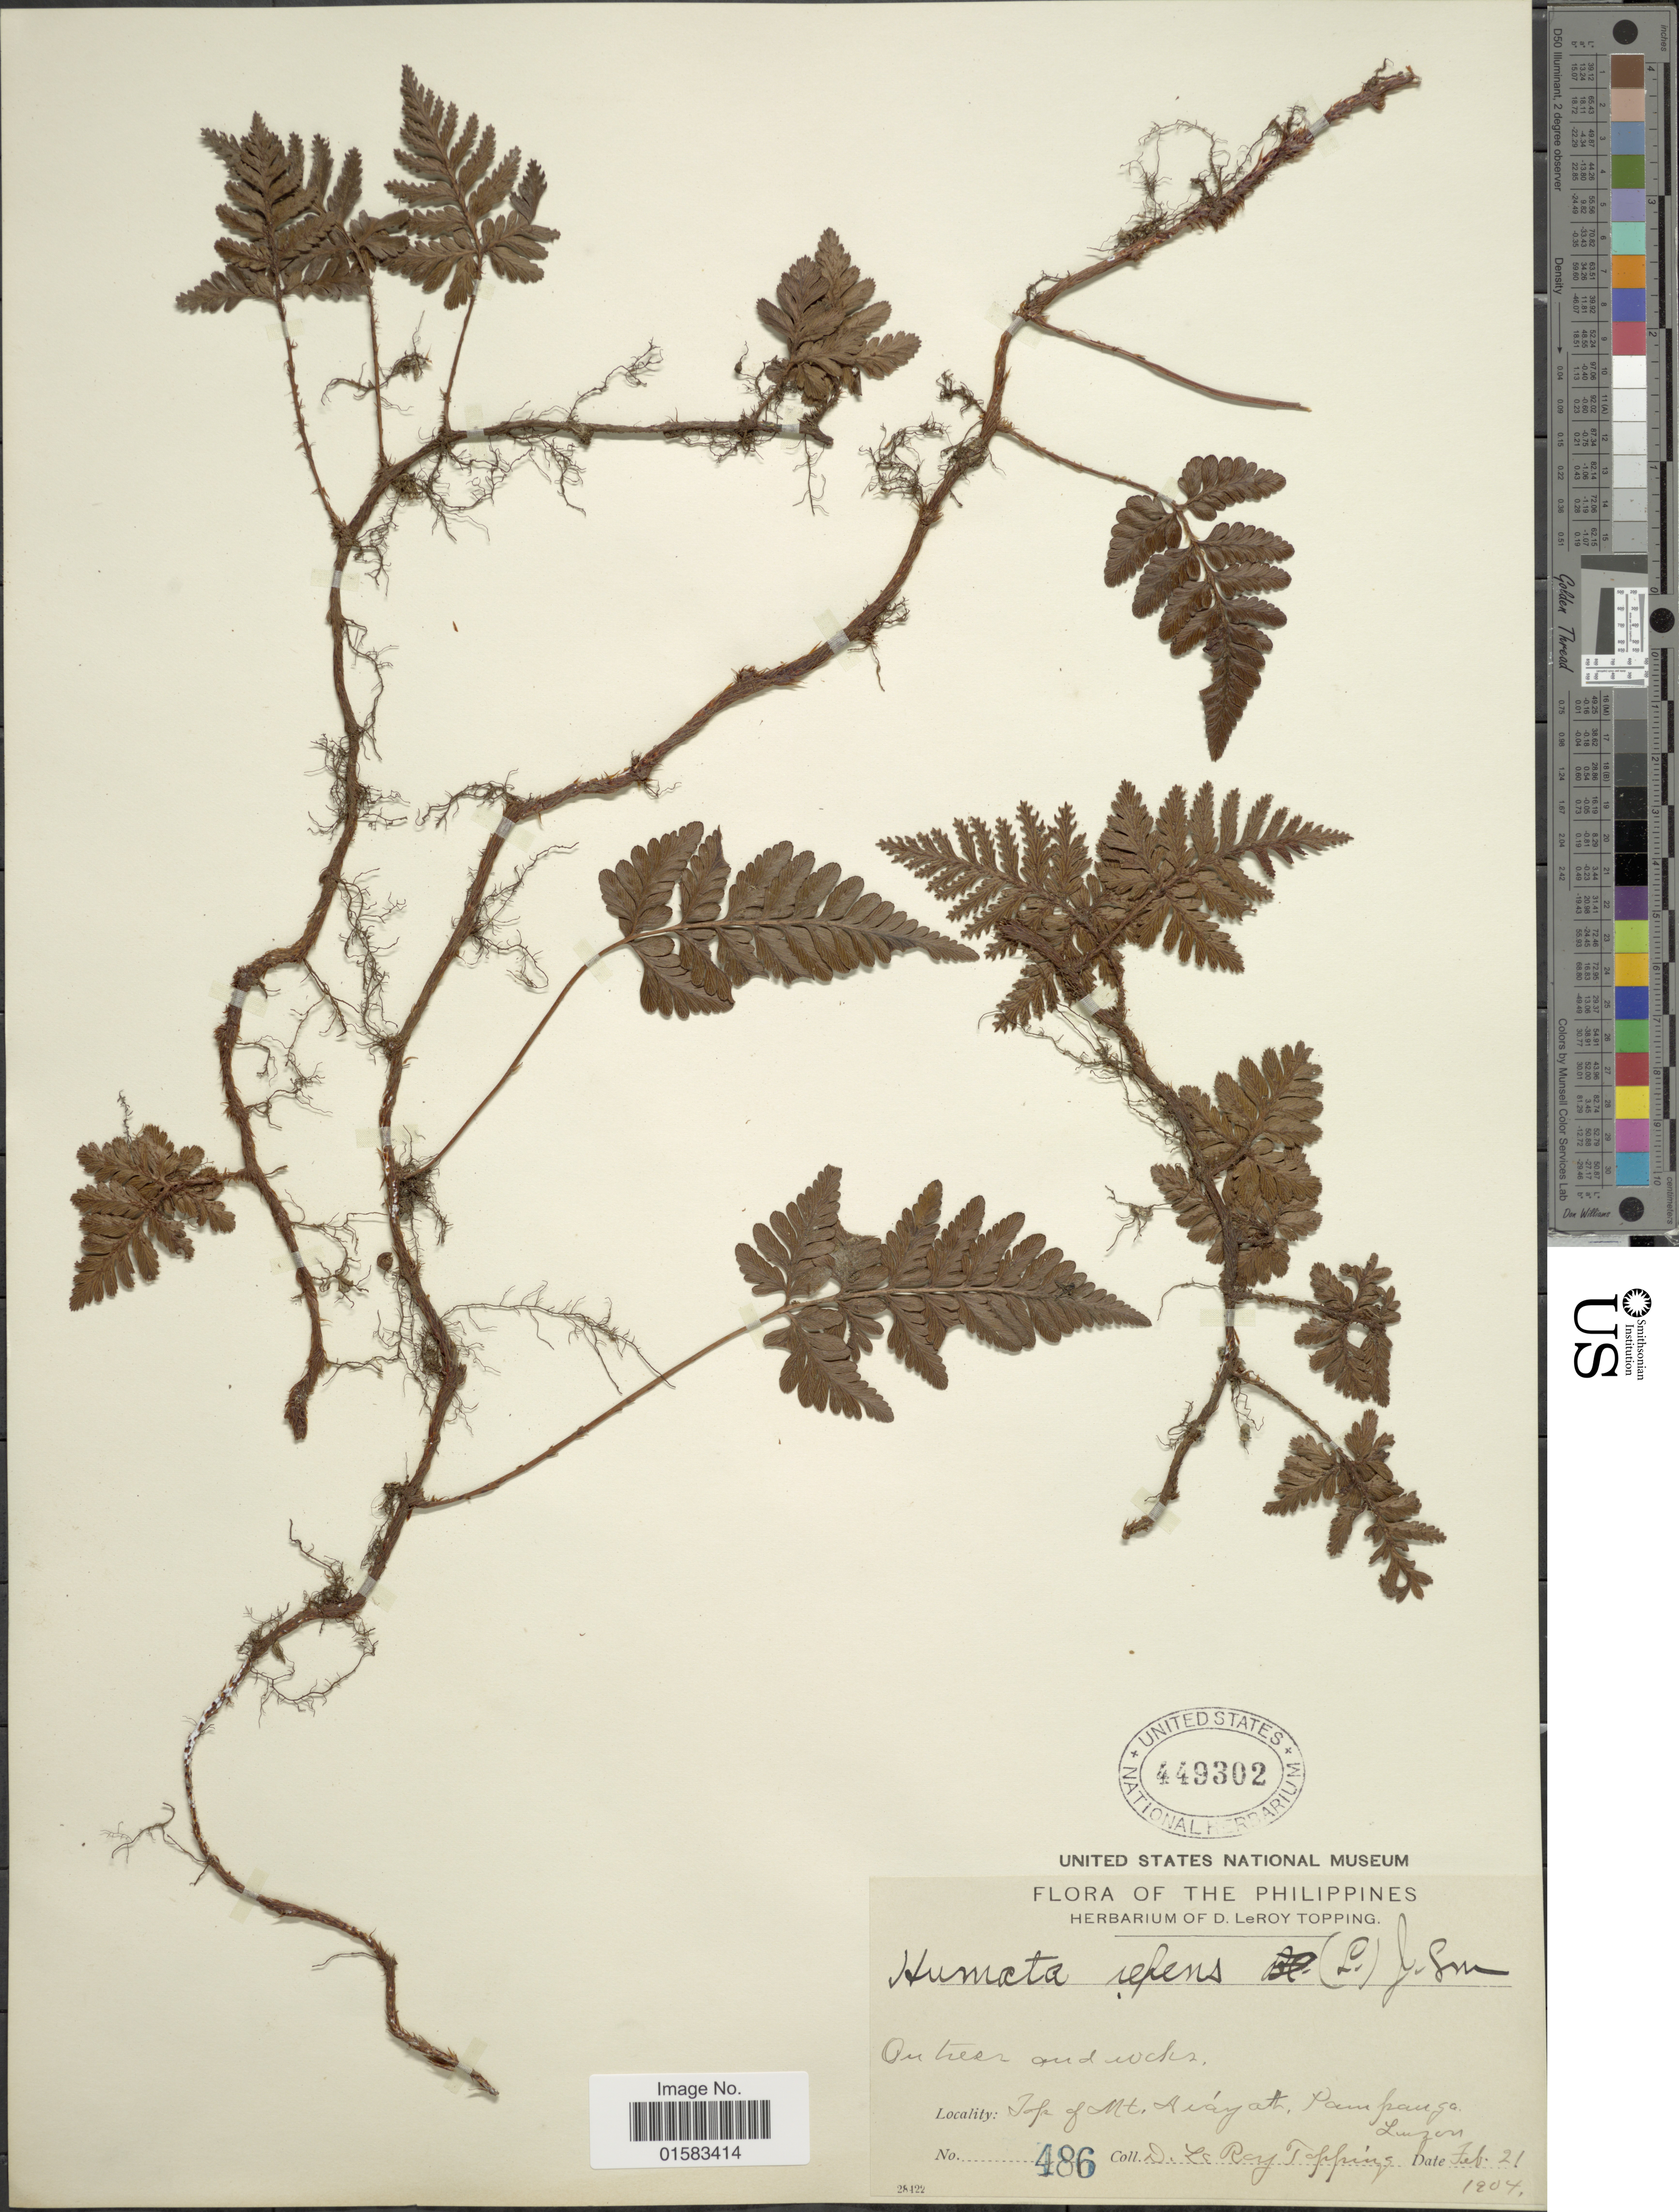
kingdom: Plantae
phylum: Tracheophyta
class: Polypodiopsida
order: Polypodiales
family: Davalliaceae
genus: Davallia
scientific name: Davallia repens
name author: (L. f.) Kuhn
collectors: D. L. Topping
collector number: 486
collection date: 1904-02-21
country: Philippines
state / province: Central Luzon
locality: Top of Mt. Arayat, Pampanga, Luzon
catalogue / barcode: US 449302